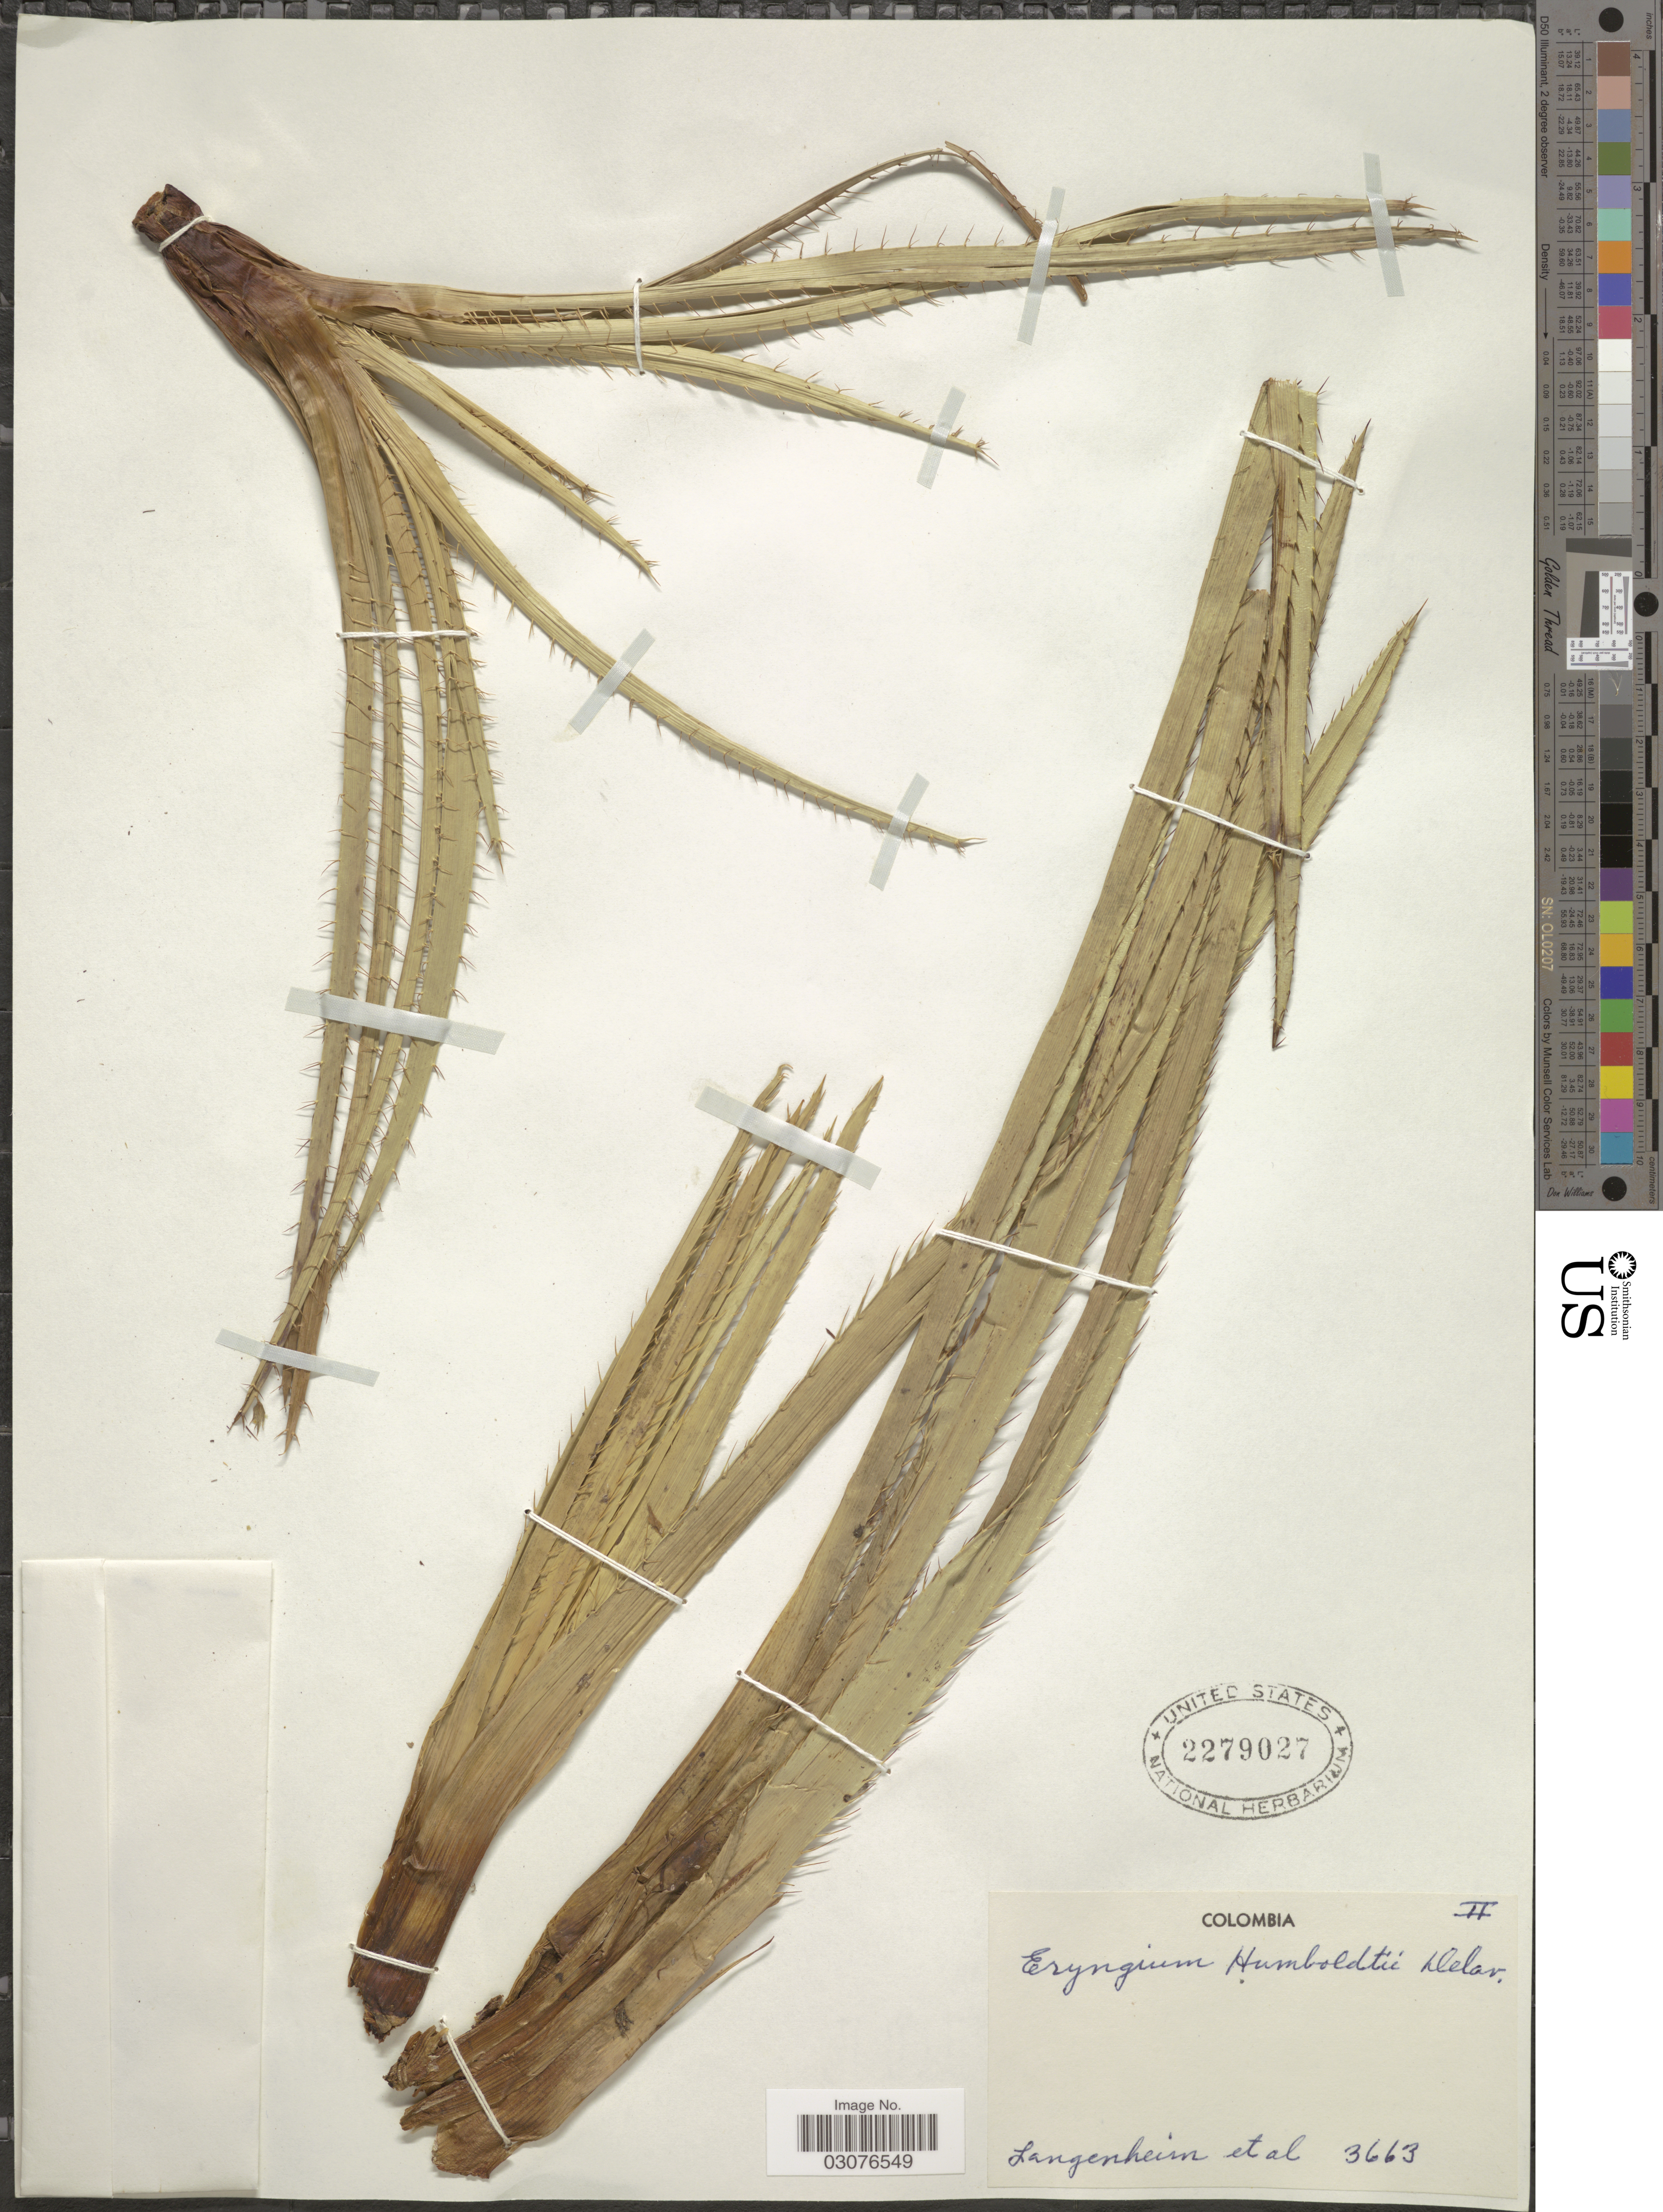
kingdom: Plantae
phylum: Tracheophyta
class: Magnoliopsida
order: Apiales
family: Apiaceae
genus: Eryngium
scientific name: Eryngium humboldtii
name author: F. Delaroche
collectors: Langenheim & et al.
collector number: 3663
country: Colombia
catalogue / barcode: US 2279027